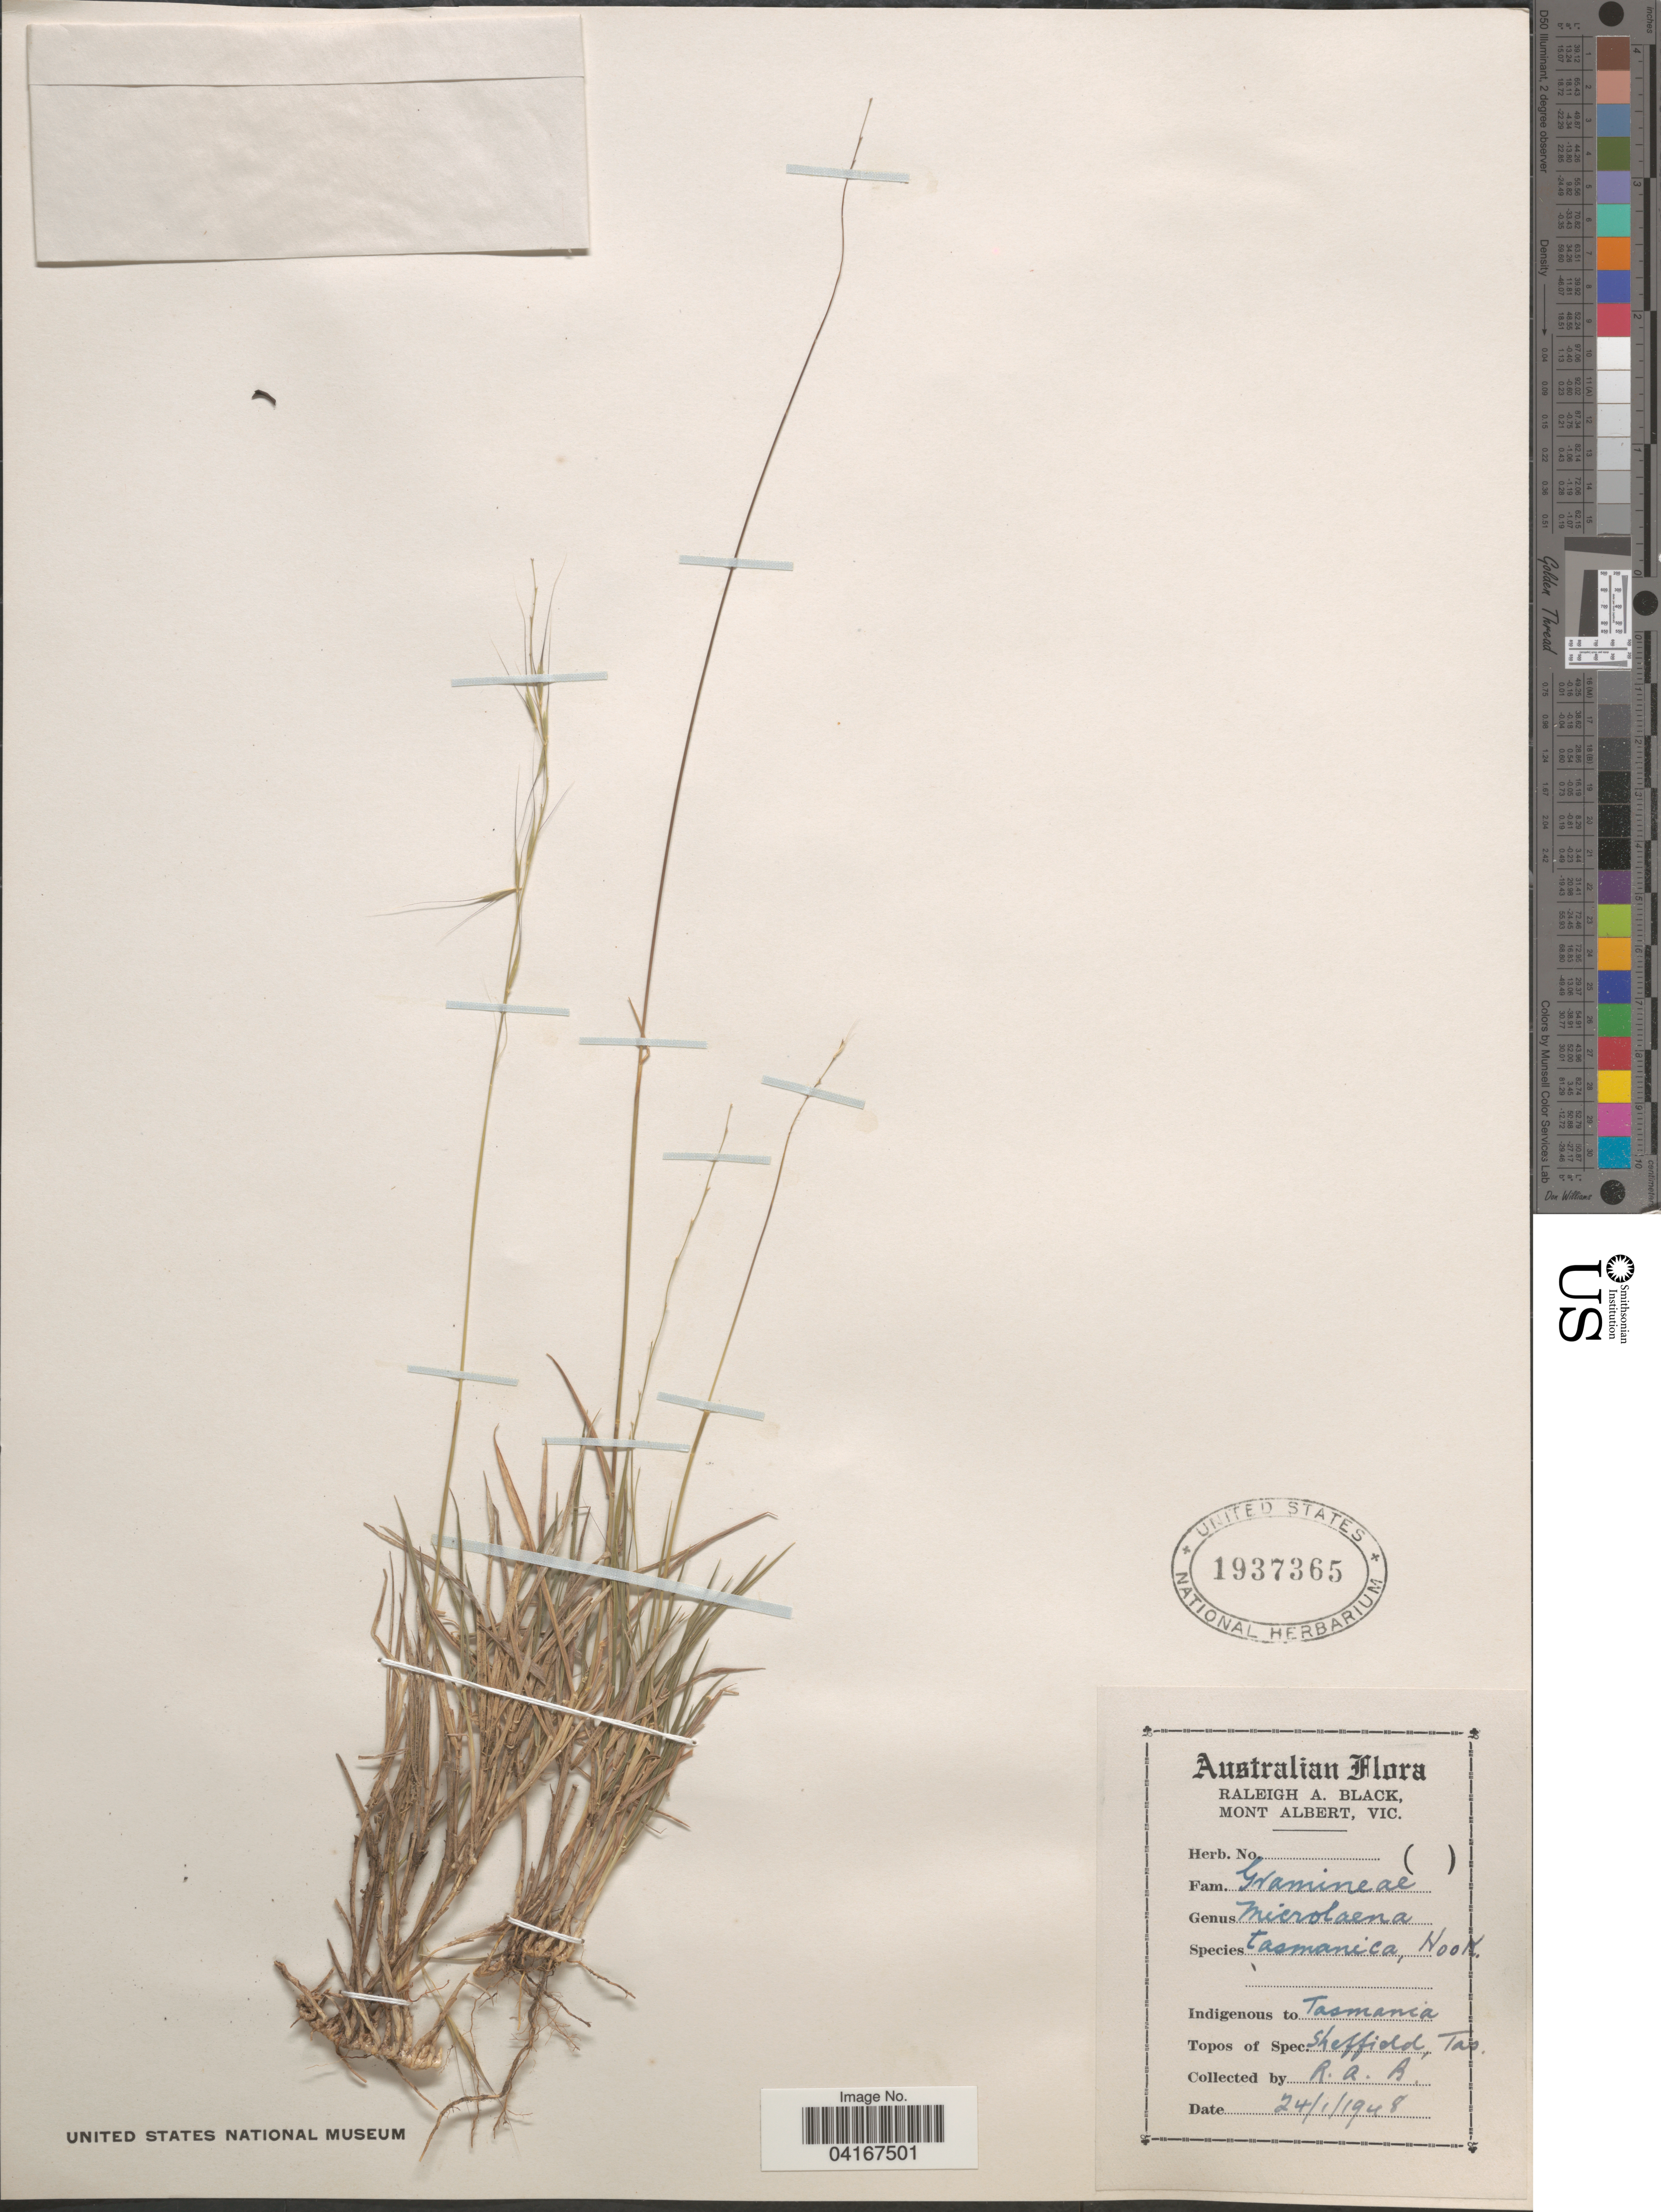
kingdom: Plantae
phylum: Tracheophyta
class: Liliopsida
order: Poales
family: Poaceae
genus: Microlaena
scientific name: Microlaena tasmanica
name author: (Hook. f.) Hook. f. ex Benth.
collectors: R. A. Black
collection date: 1948-01-24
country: Australia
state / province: Tasmania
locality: Sheffield.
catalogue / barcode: US 1937365